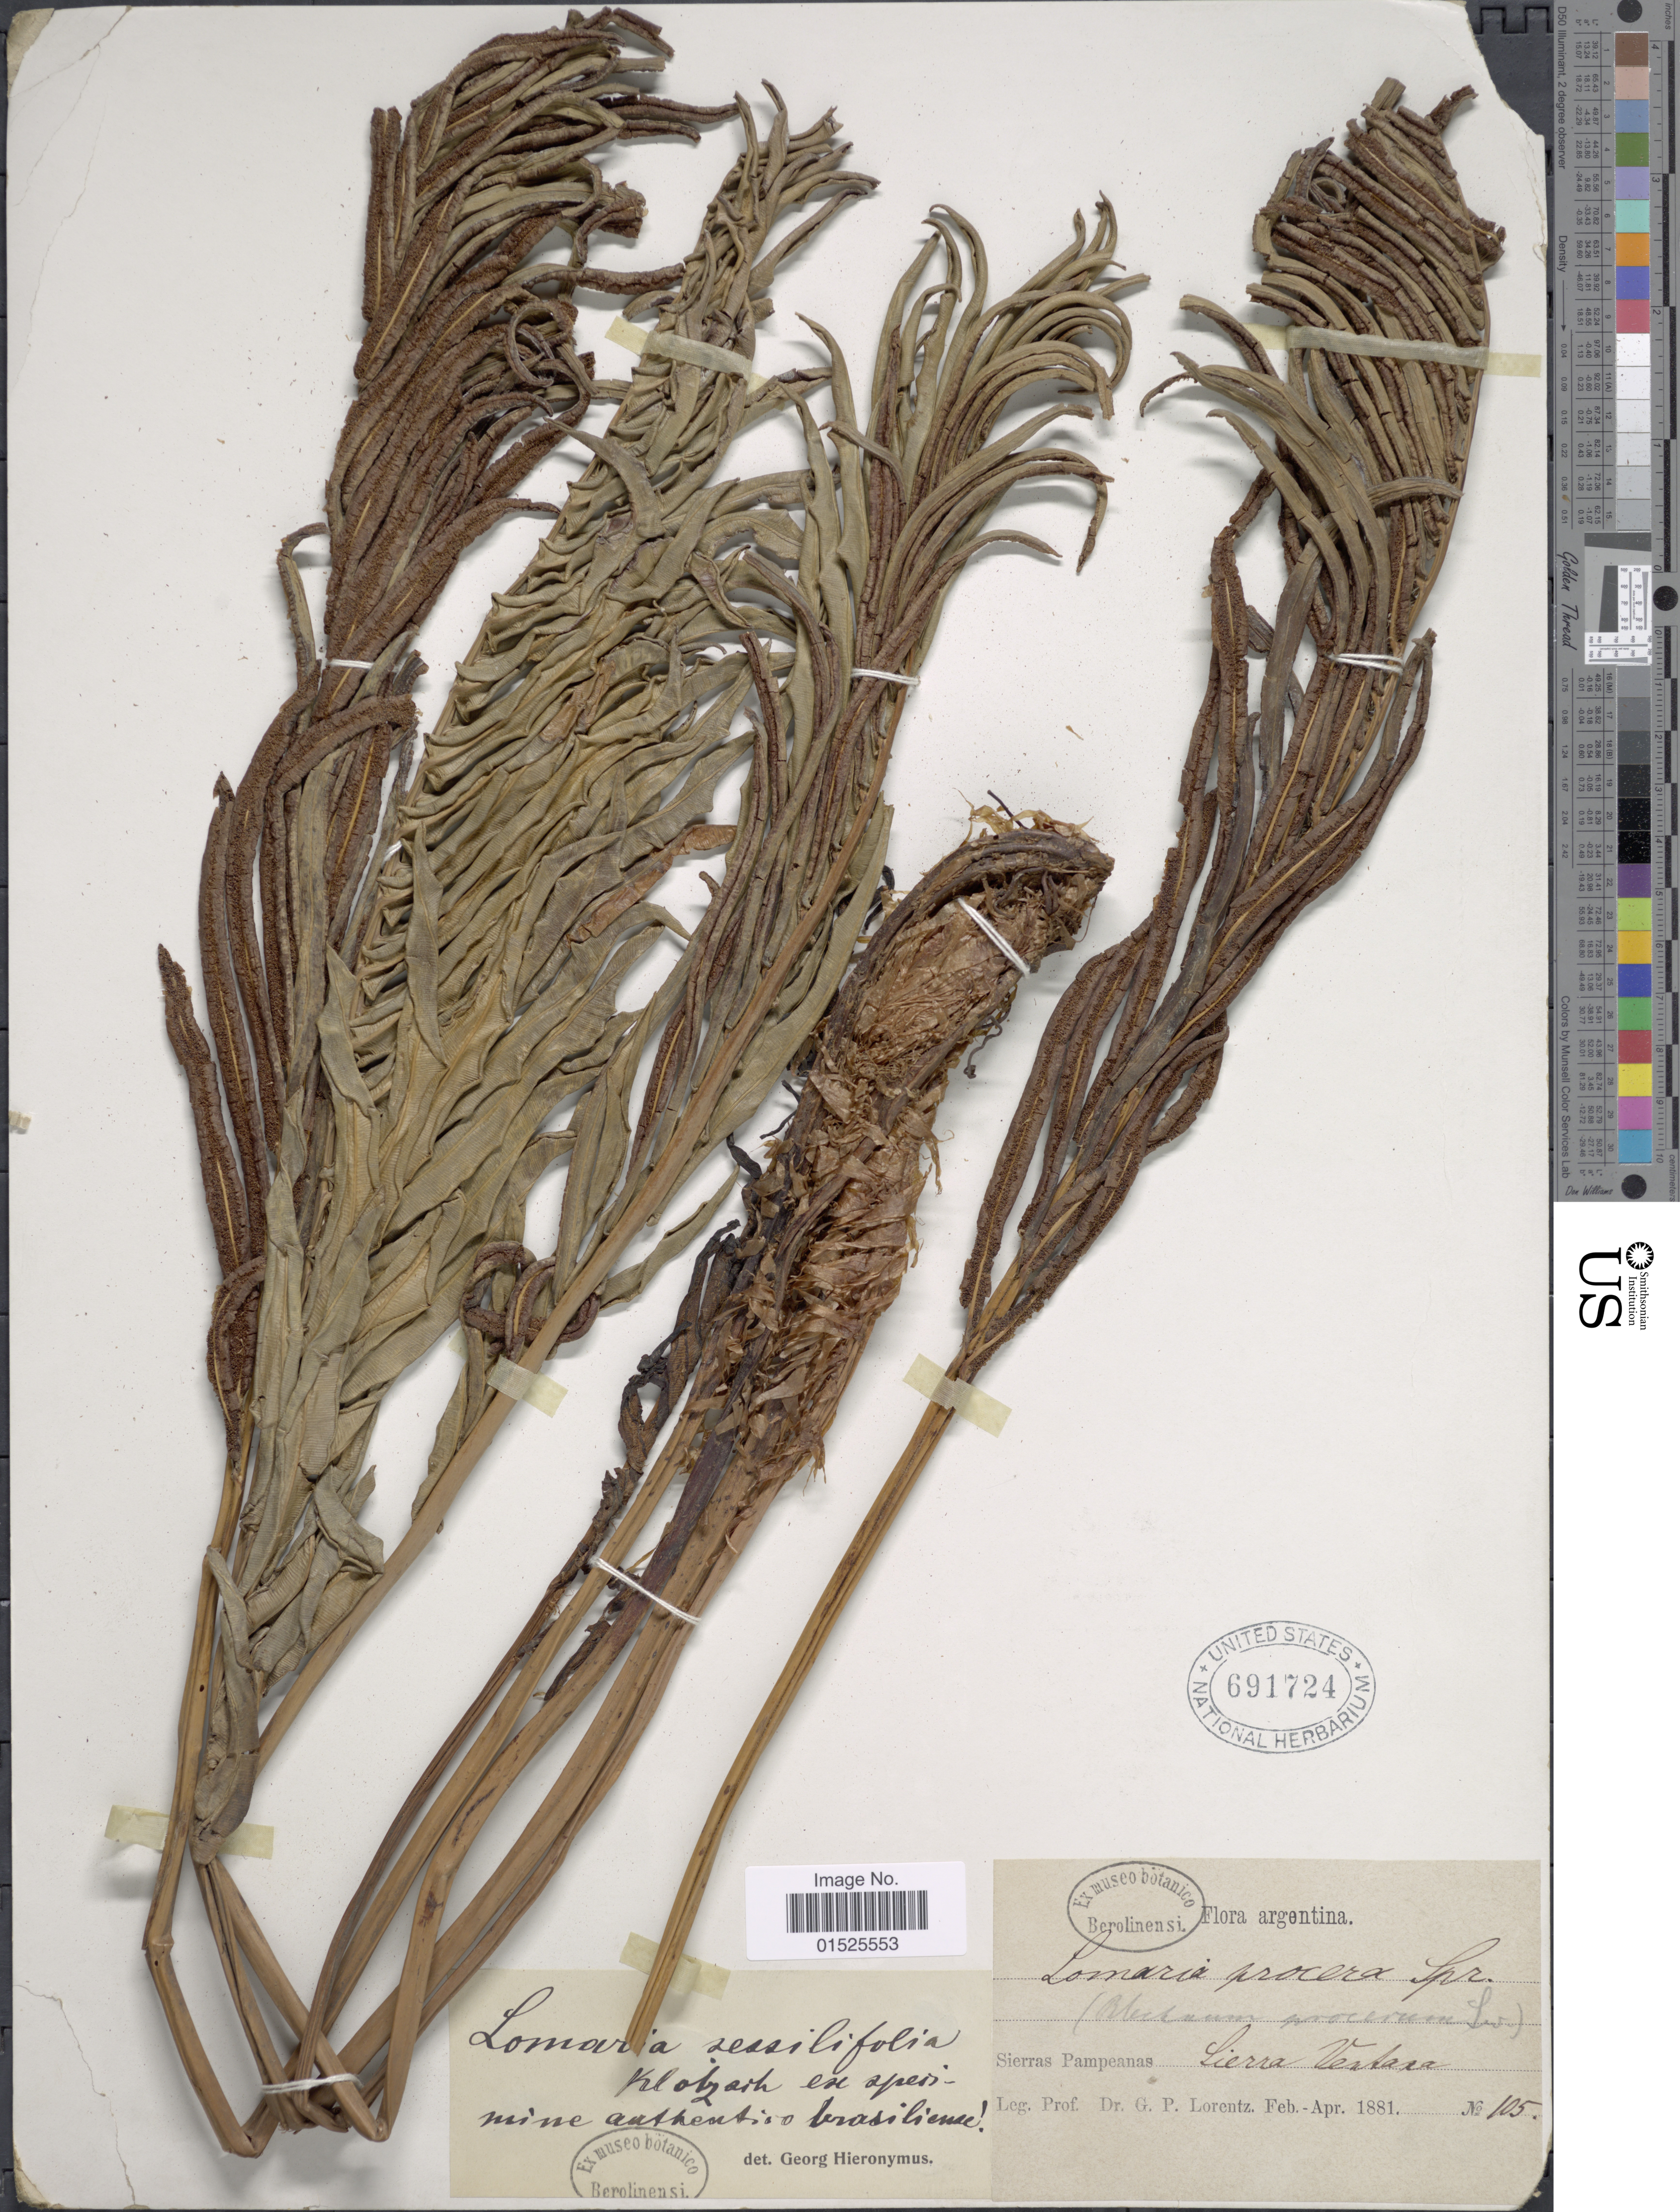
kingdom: Plantae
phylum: Tracheophyta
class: Polypodiopsida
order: Polypodiales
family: Blechnaceae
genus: Blechnum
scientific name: Blechnum chilense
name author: (Kaulf.) Mett.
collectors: P. G. Lorentz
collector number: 105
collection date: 1881-02/1881-04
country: Argentina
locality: Sierras Pampeanas. Sierra Ventana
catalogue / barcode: US 691724